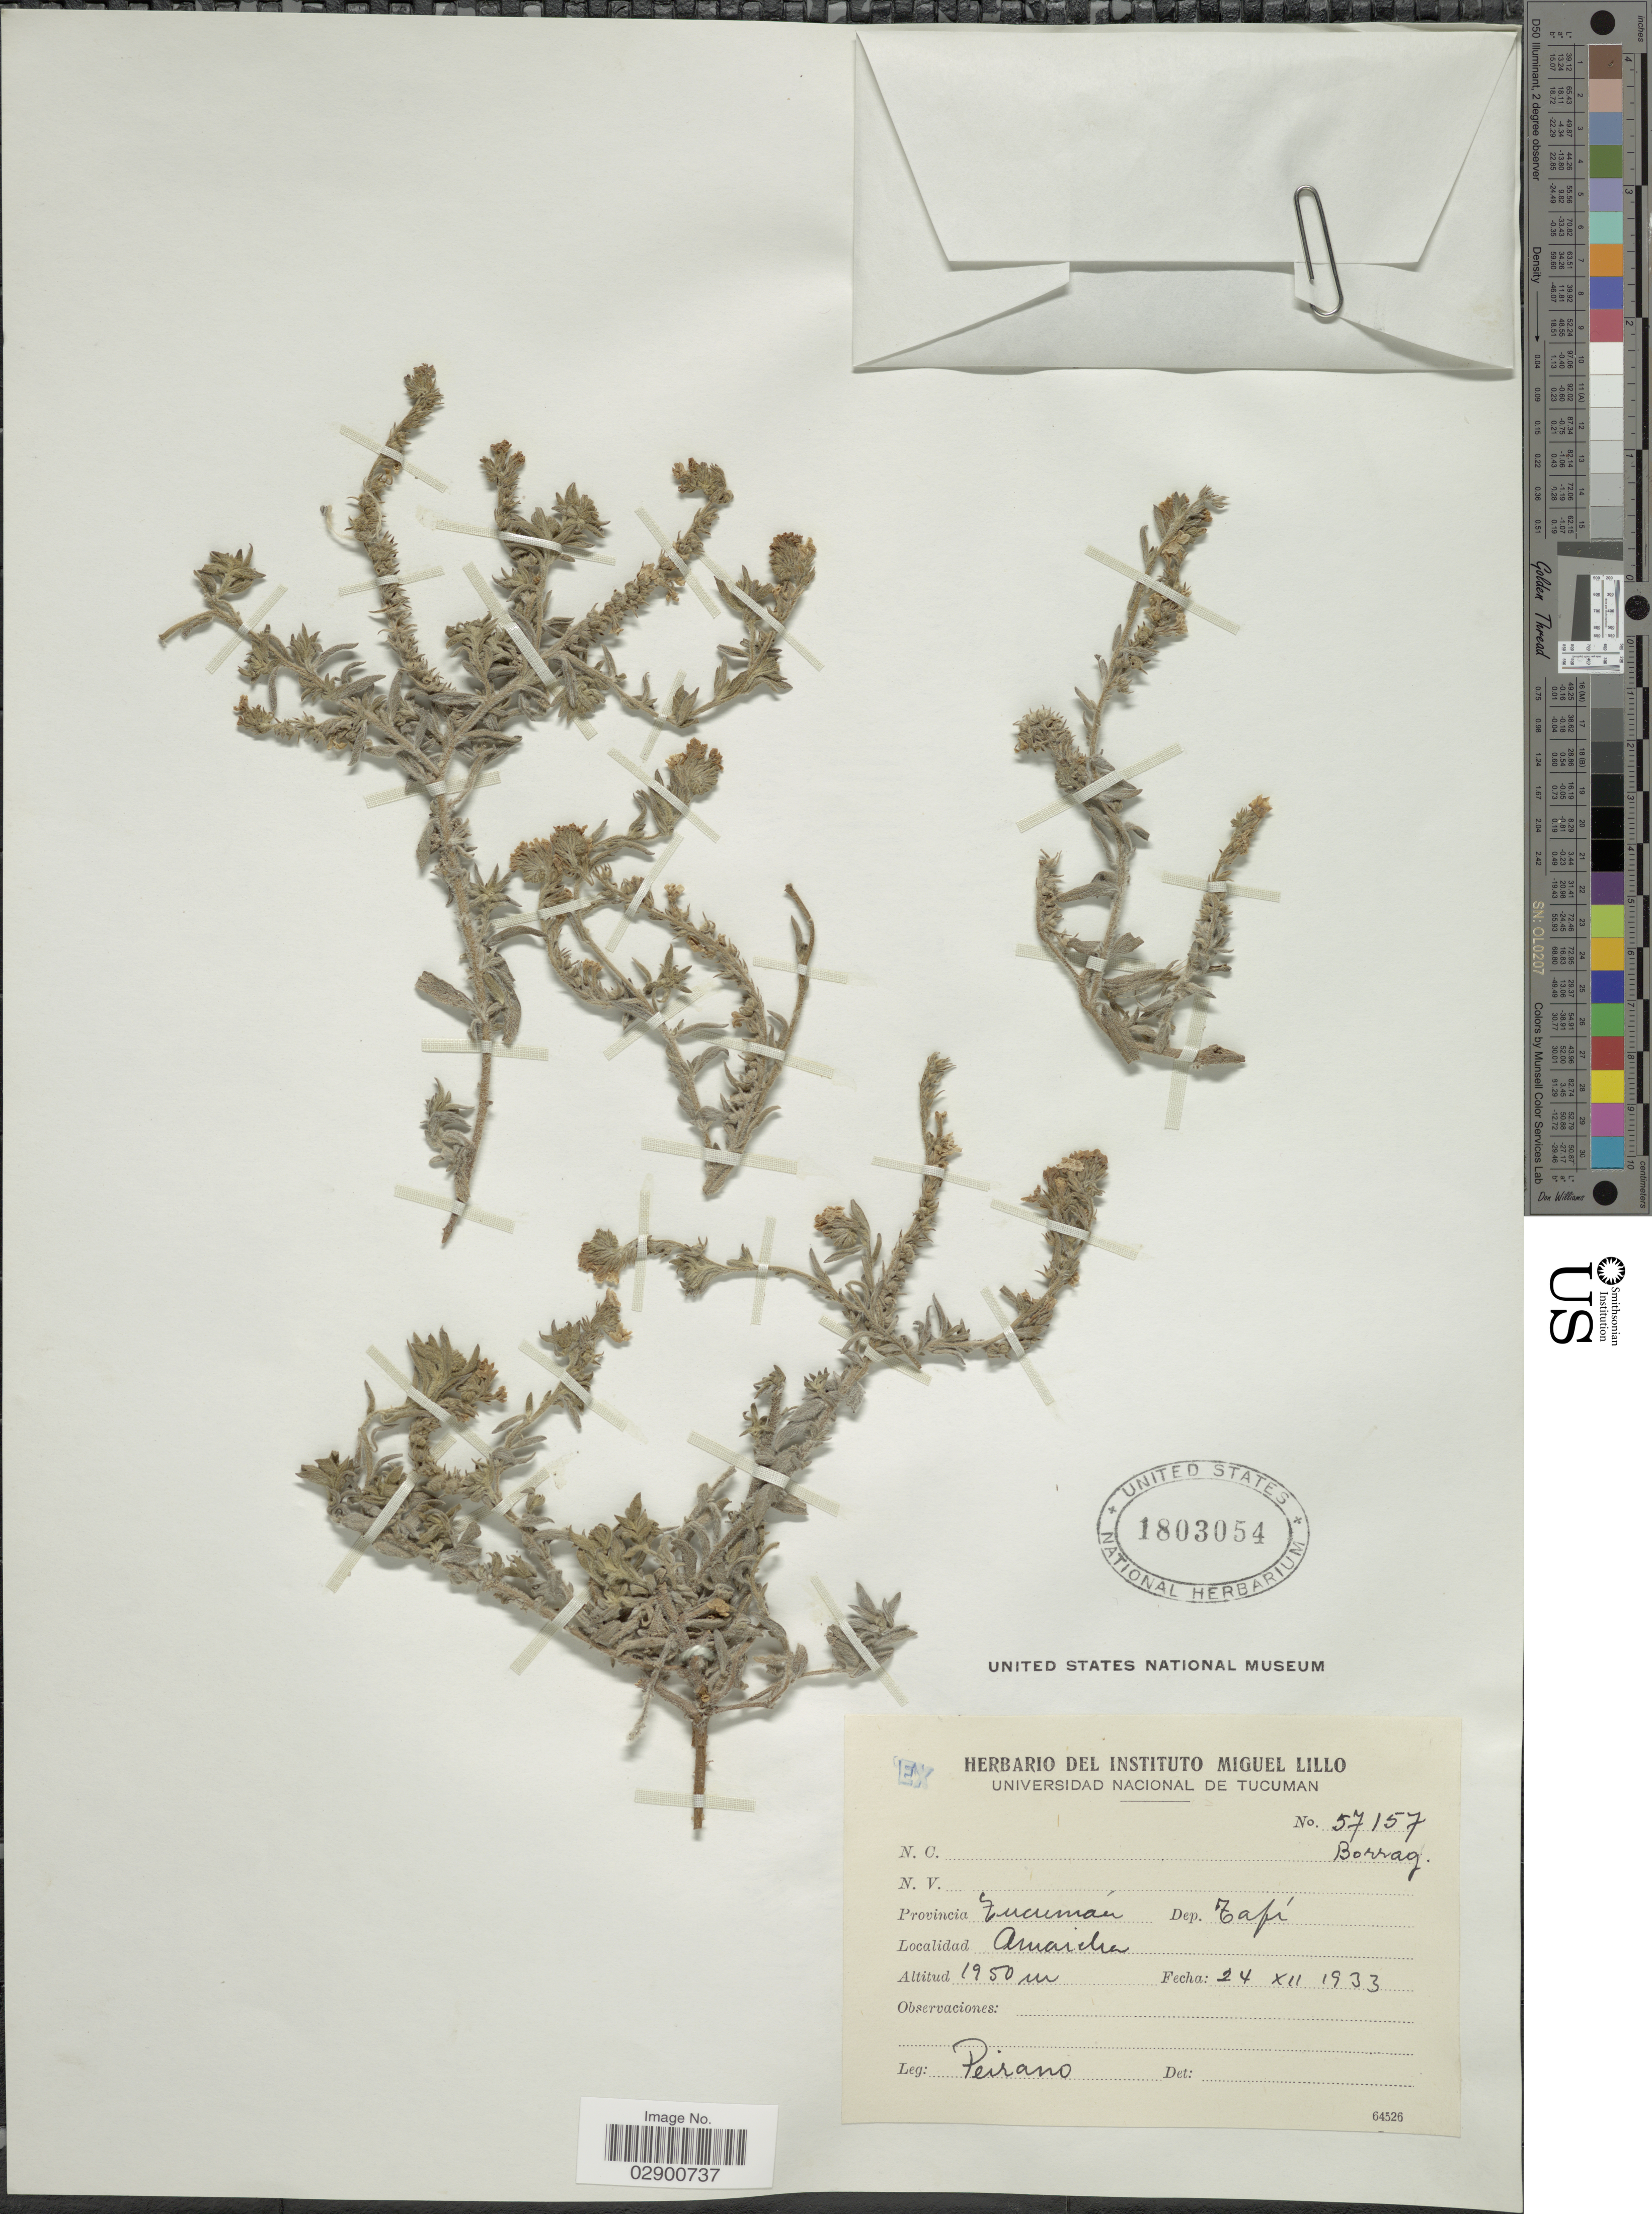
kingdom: Plantae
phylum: Tracheophyta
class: Magnoliopsida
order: Boraginales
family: Heliotropiaceae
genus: Heliotropium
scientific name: Heliotropium sp.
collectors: Peirano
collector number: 57157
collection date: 1933-12-24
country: Argentina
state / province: Tucuman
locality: Dep. Tafí. Amaicha.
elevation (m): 1950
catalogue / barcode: US 1803054